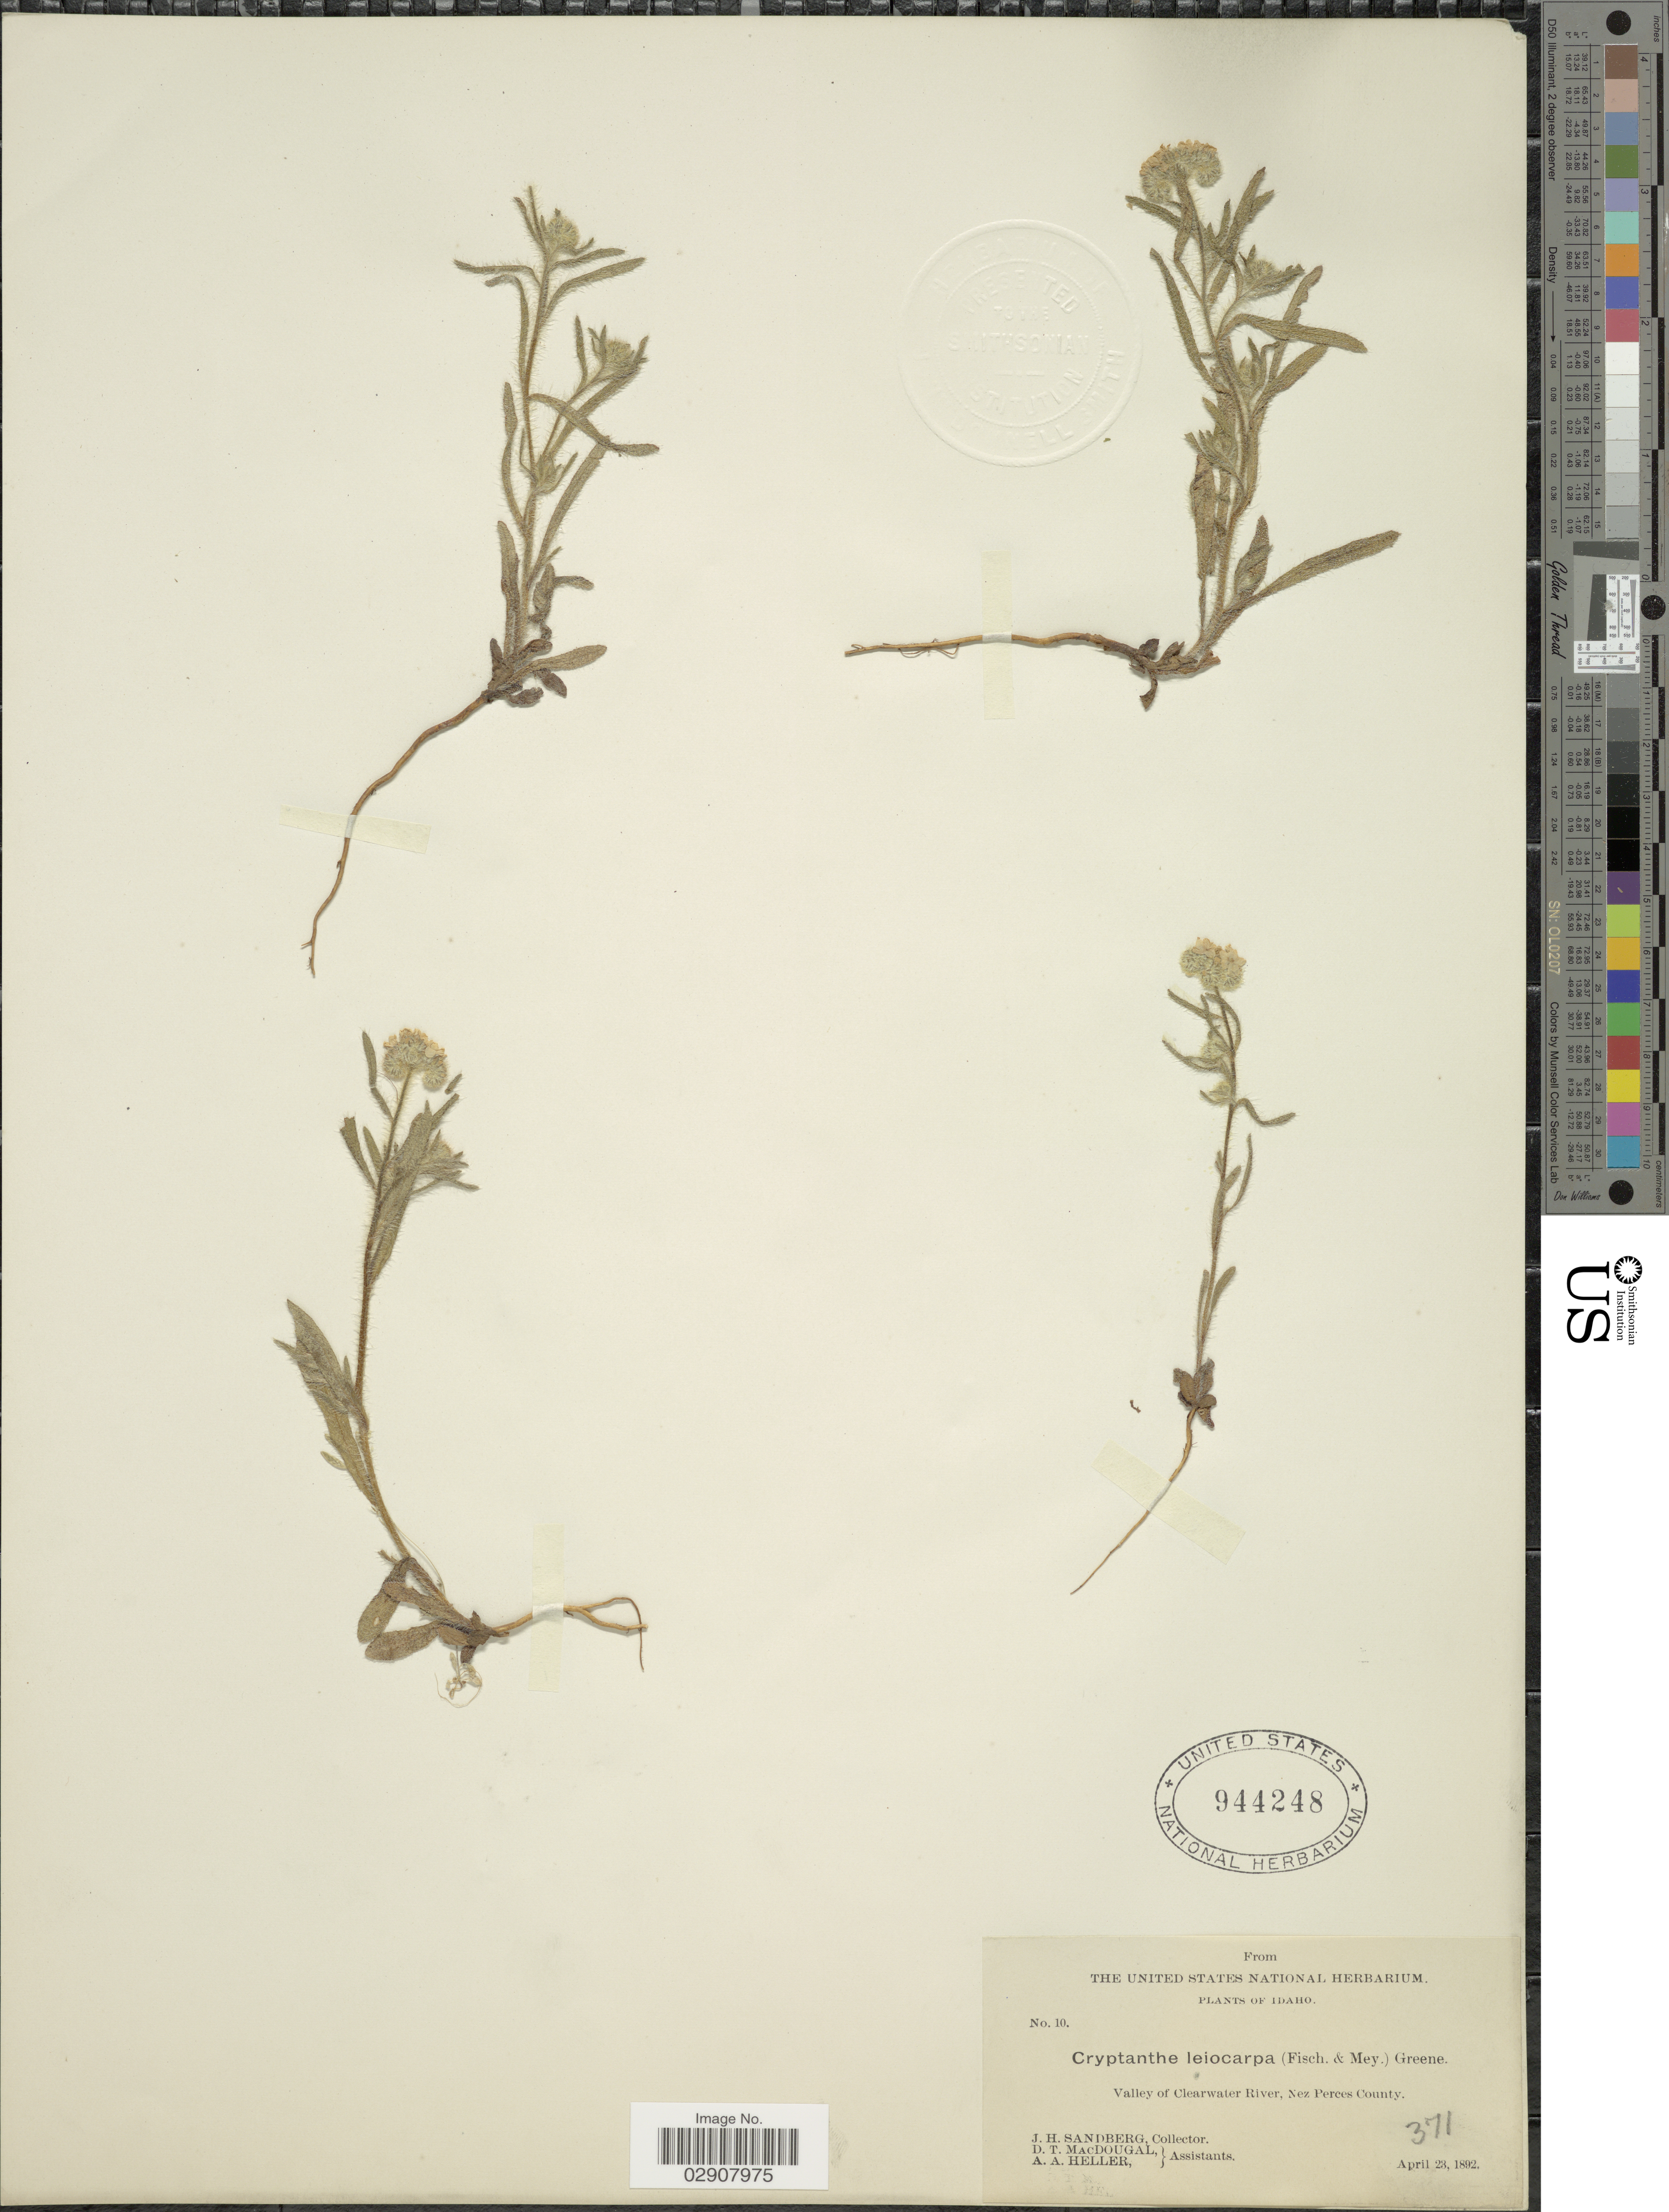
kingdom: Plantae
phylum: Tracheophyta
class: Magnoliopsida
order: Boraginales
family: Boraginaceae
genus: Cryptantha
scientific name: Cryptantha leiocarpa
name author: (Fisch. & C.A. Mey.) Greene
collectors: J. H. Sandberg, D. T. MacDougal & A. A. Heller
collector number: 10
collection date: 1892-04-23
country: United States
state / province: Idaho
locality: Valley of Clearwater River, Nez Perces County.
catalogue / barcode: US 944248